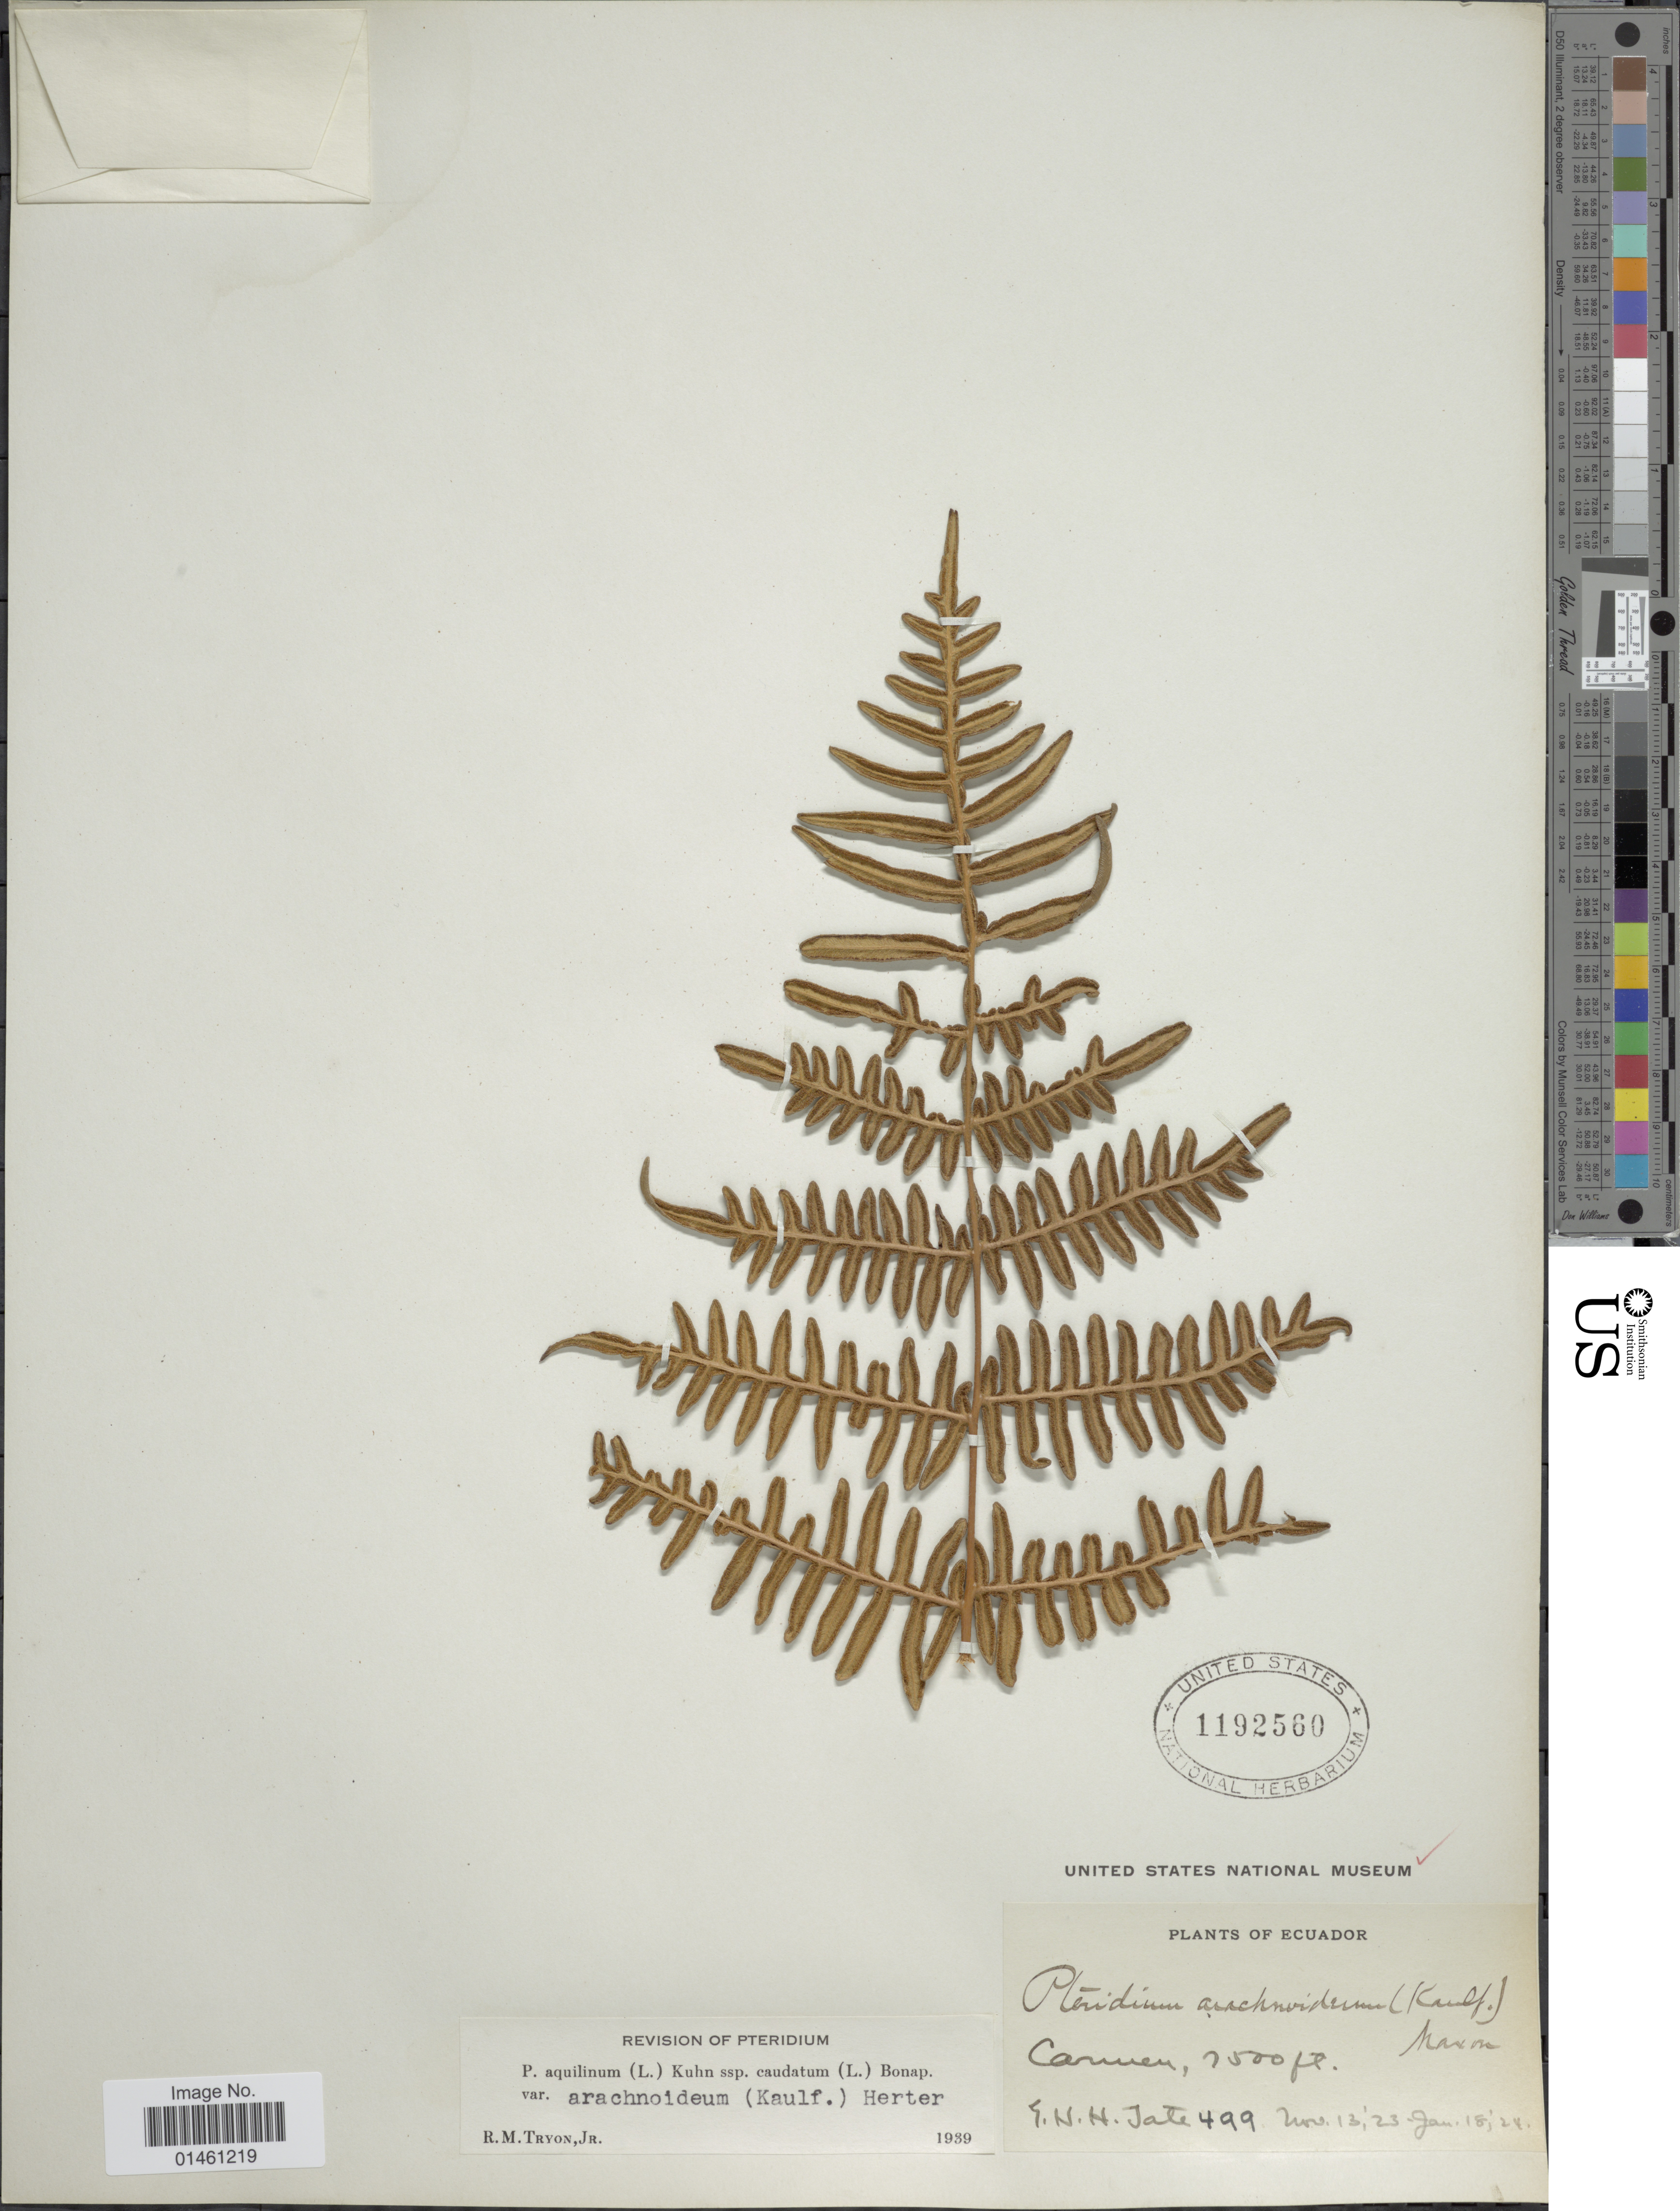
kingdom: Plantae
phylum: Tracheophyta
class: Polypodiopsida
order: Polypodiales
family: Dennstaedtiaceae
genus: Pteridium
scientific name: Pteridium aquilinum var. arachnoideum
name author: (Kaulf.) Herter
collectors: G. Tate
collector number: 499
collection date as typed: Transcribed d/m/y: 13/11/23 to 18/1/24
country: Ecuador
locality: Carmen, Ecuador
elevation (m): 2286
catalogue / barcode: US 1192560